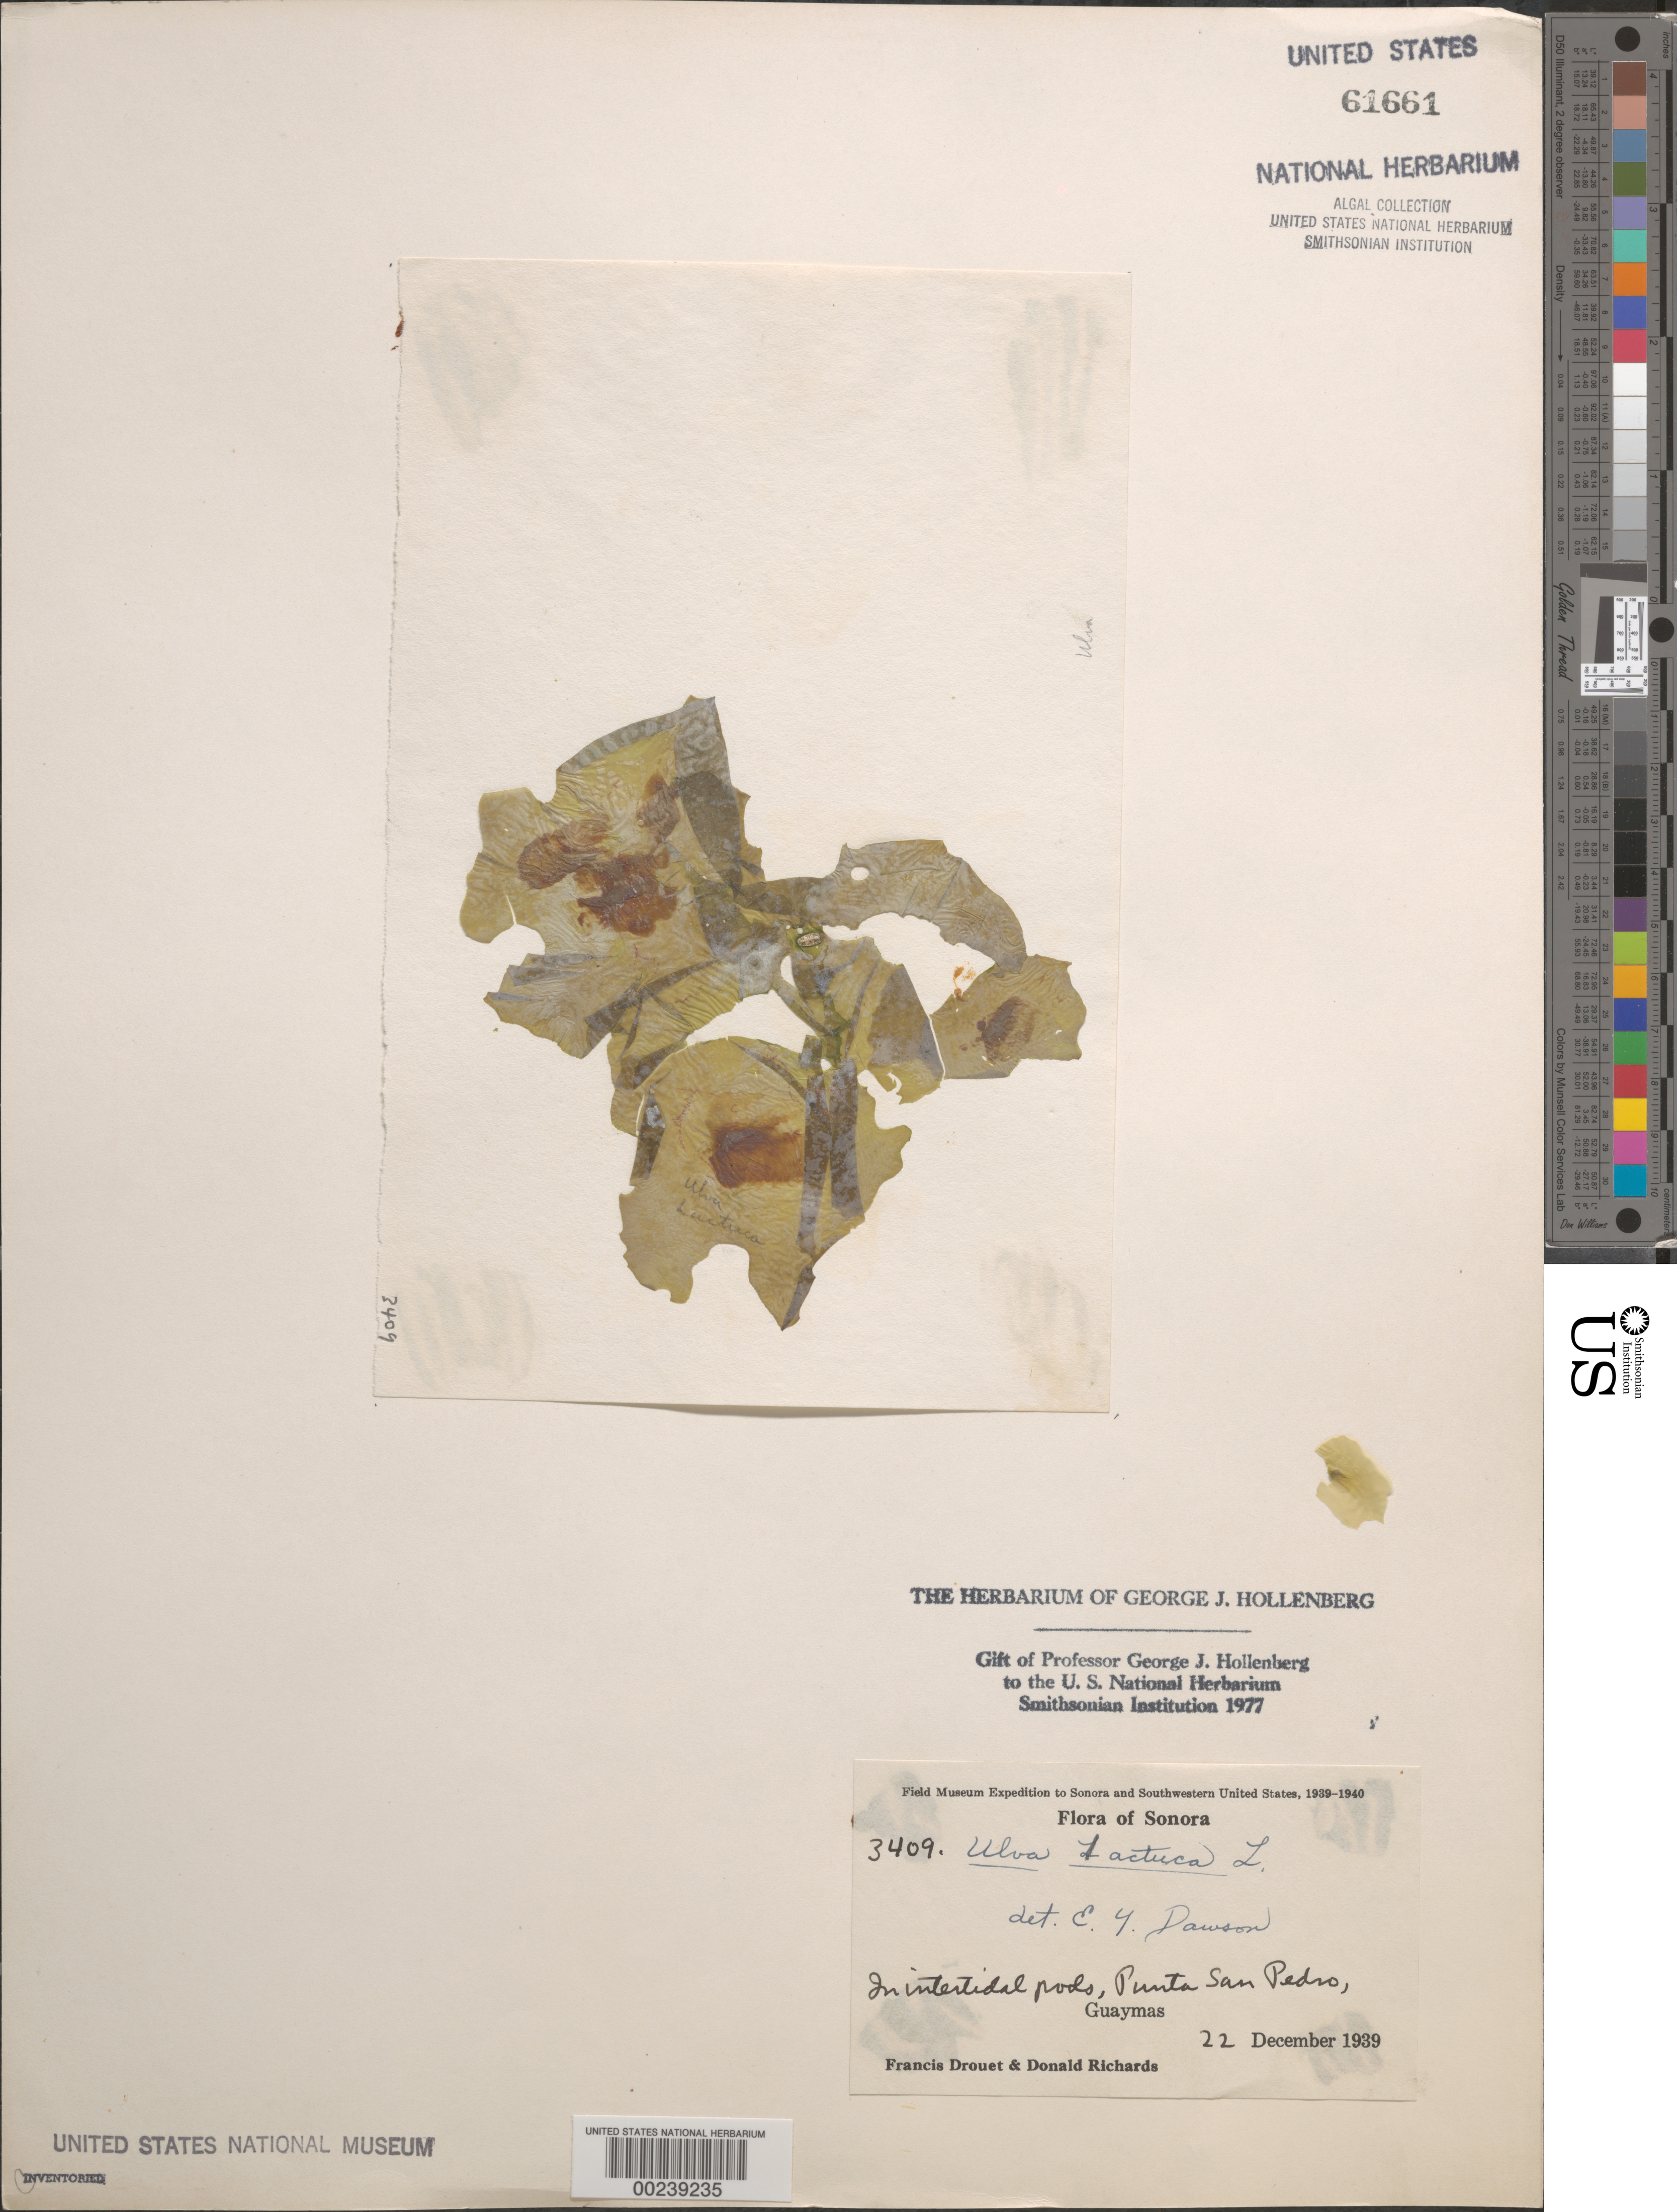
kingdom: Plantae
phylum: Chlorophyta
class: Ulvophyceae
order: Ulvales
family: Ulvaceae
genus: Ulva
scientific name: Ulva lactuca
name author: L.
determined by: Dawson, E. Y.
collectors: F. E. Drouet & D. Richards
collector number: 3409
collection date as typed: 22 Dec 1939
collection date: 1939-12-22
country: Mexico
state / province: Sonora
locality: Punta San Pedro, Guaymas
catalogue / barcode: US 61661